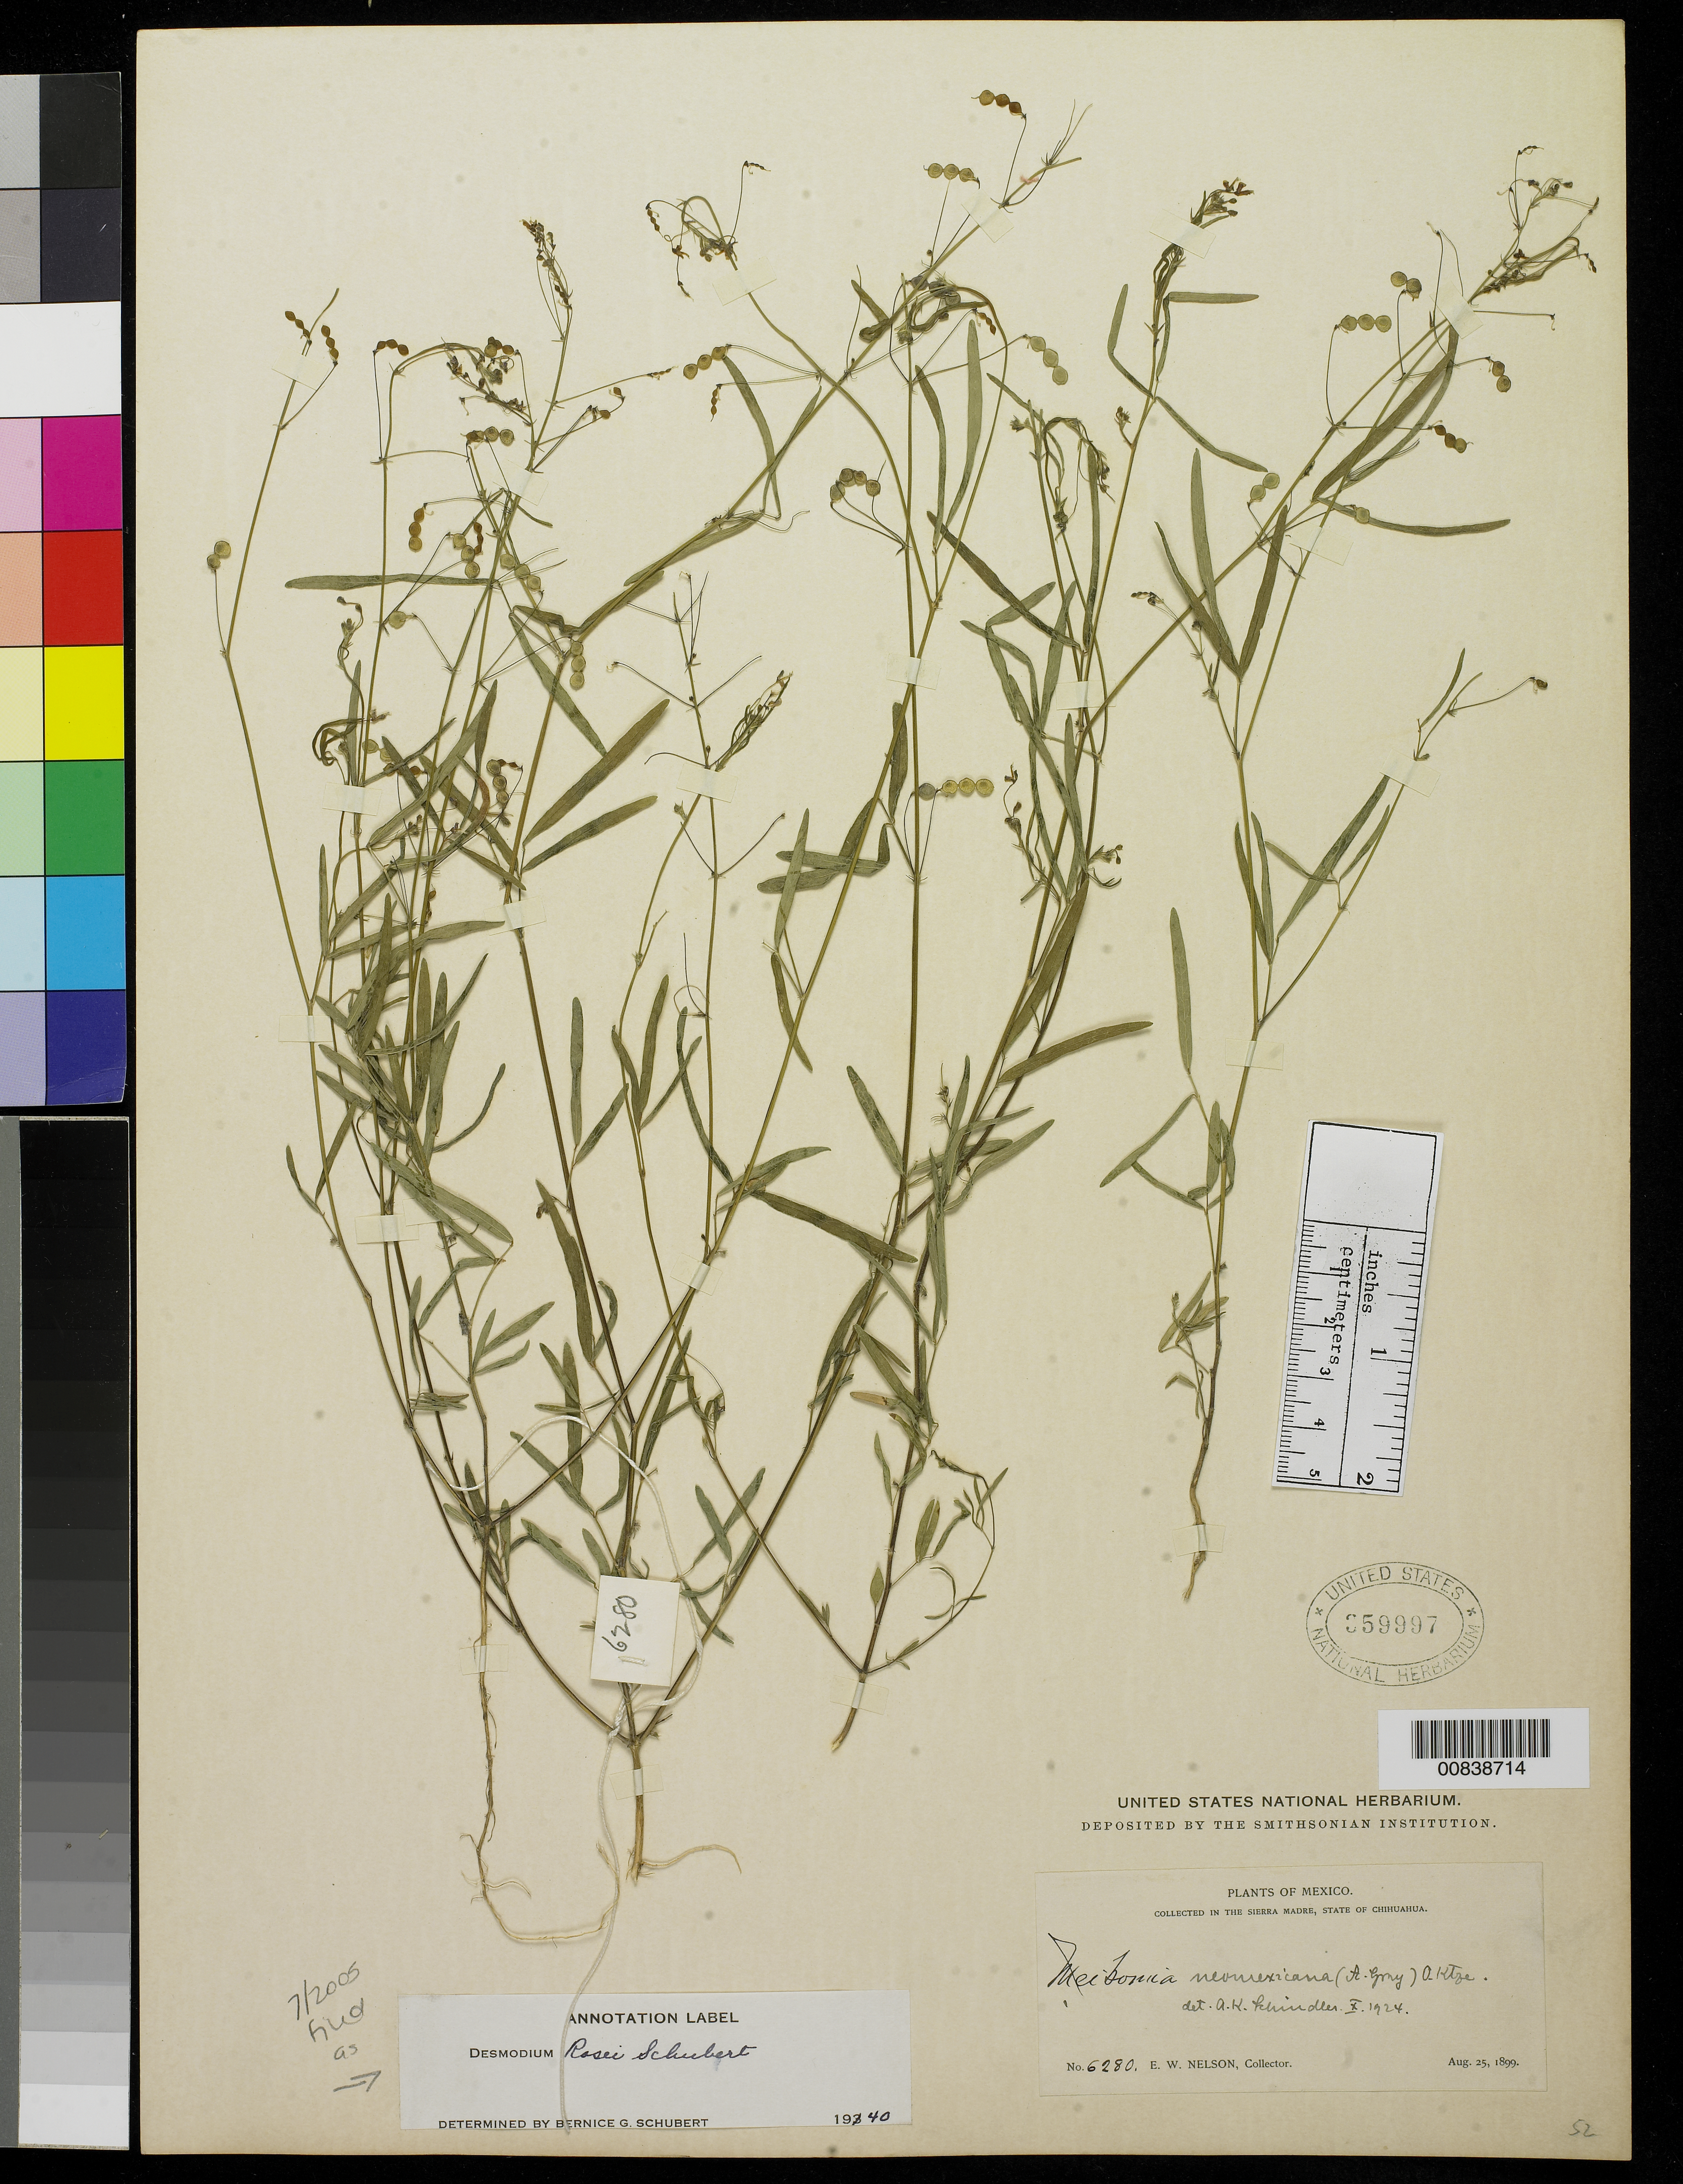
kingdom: Plantae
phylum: Tracheophyta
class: Magnoliopsida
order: Fabales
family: Fabaceae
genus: Desmodium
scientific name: Desmodium rosei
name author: B.G. Schub.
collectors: E. W. Nelson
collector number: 6280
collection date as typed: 25 Aug 1899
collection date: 1899-08-25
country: Mexico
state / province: Chihuahua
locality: Sierra Madre, Chihuahua.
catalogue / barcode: US 359997